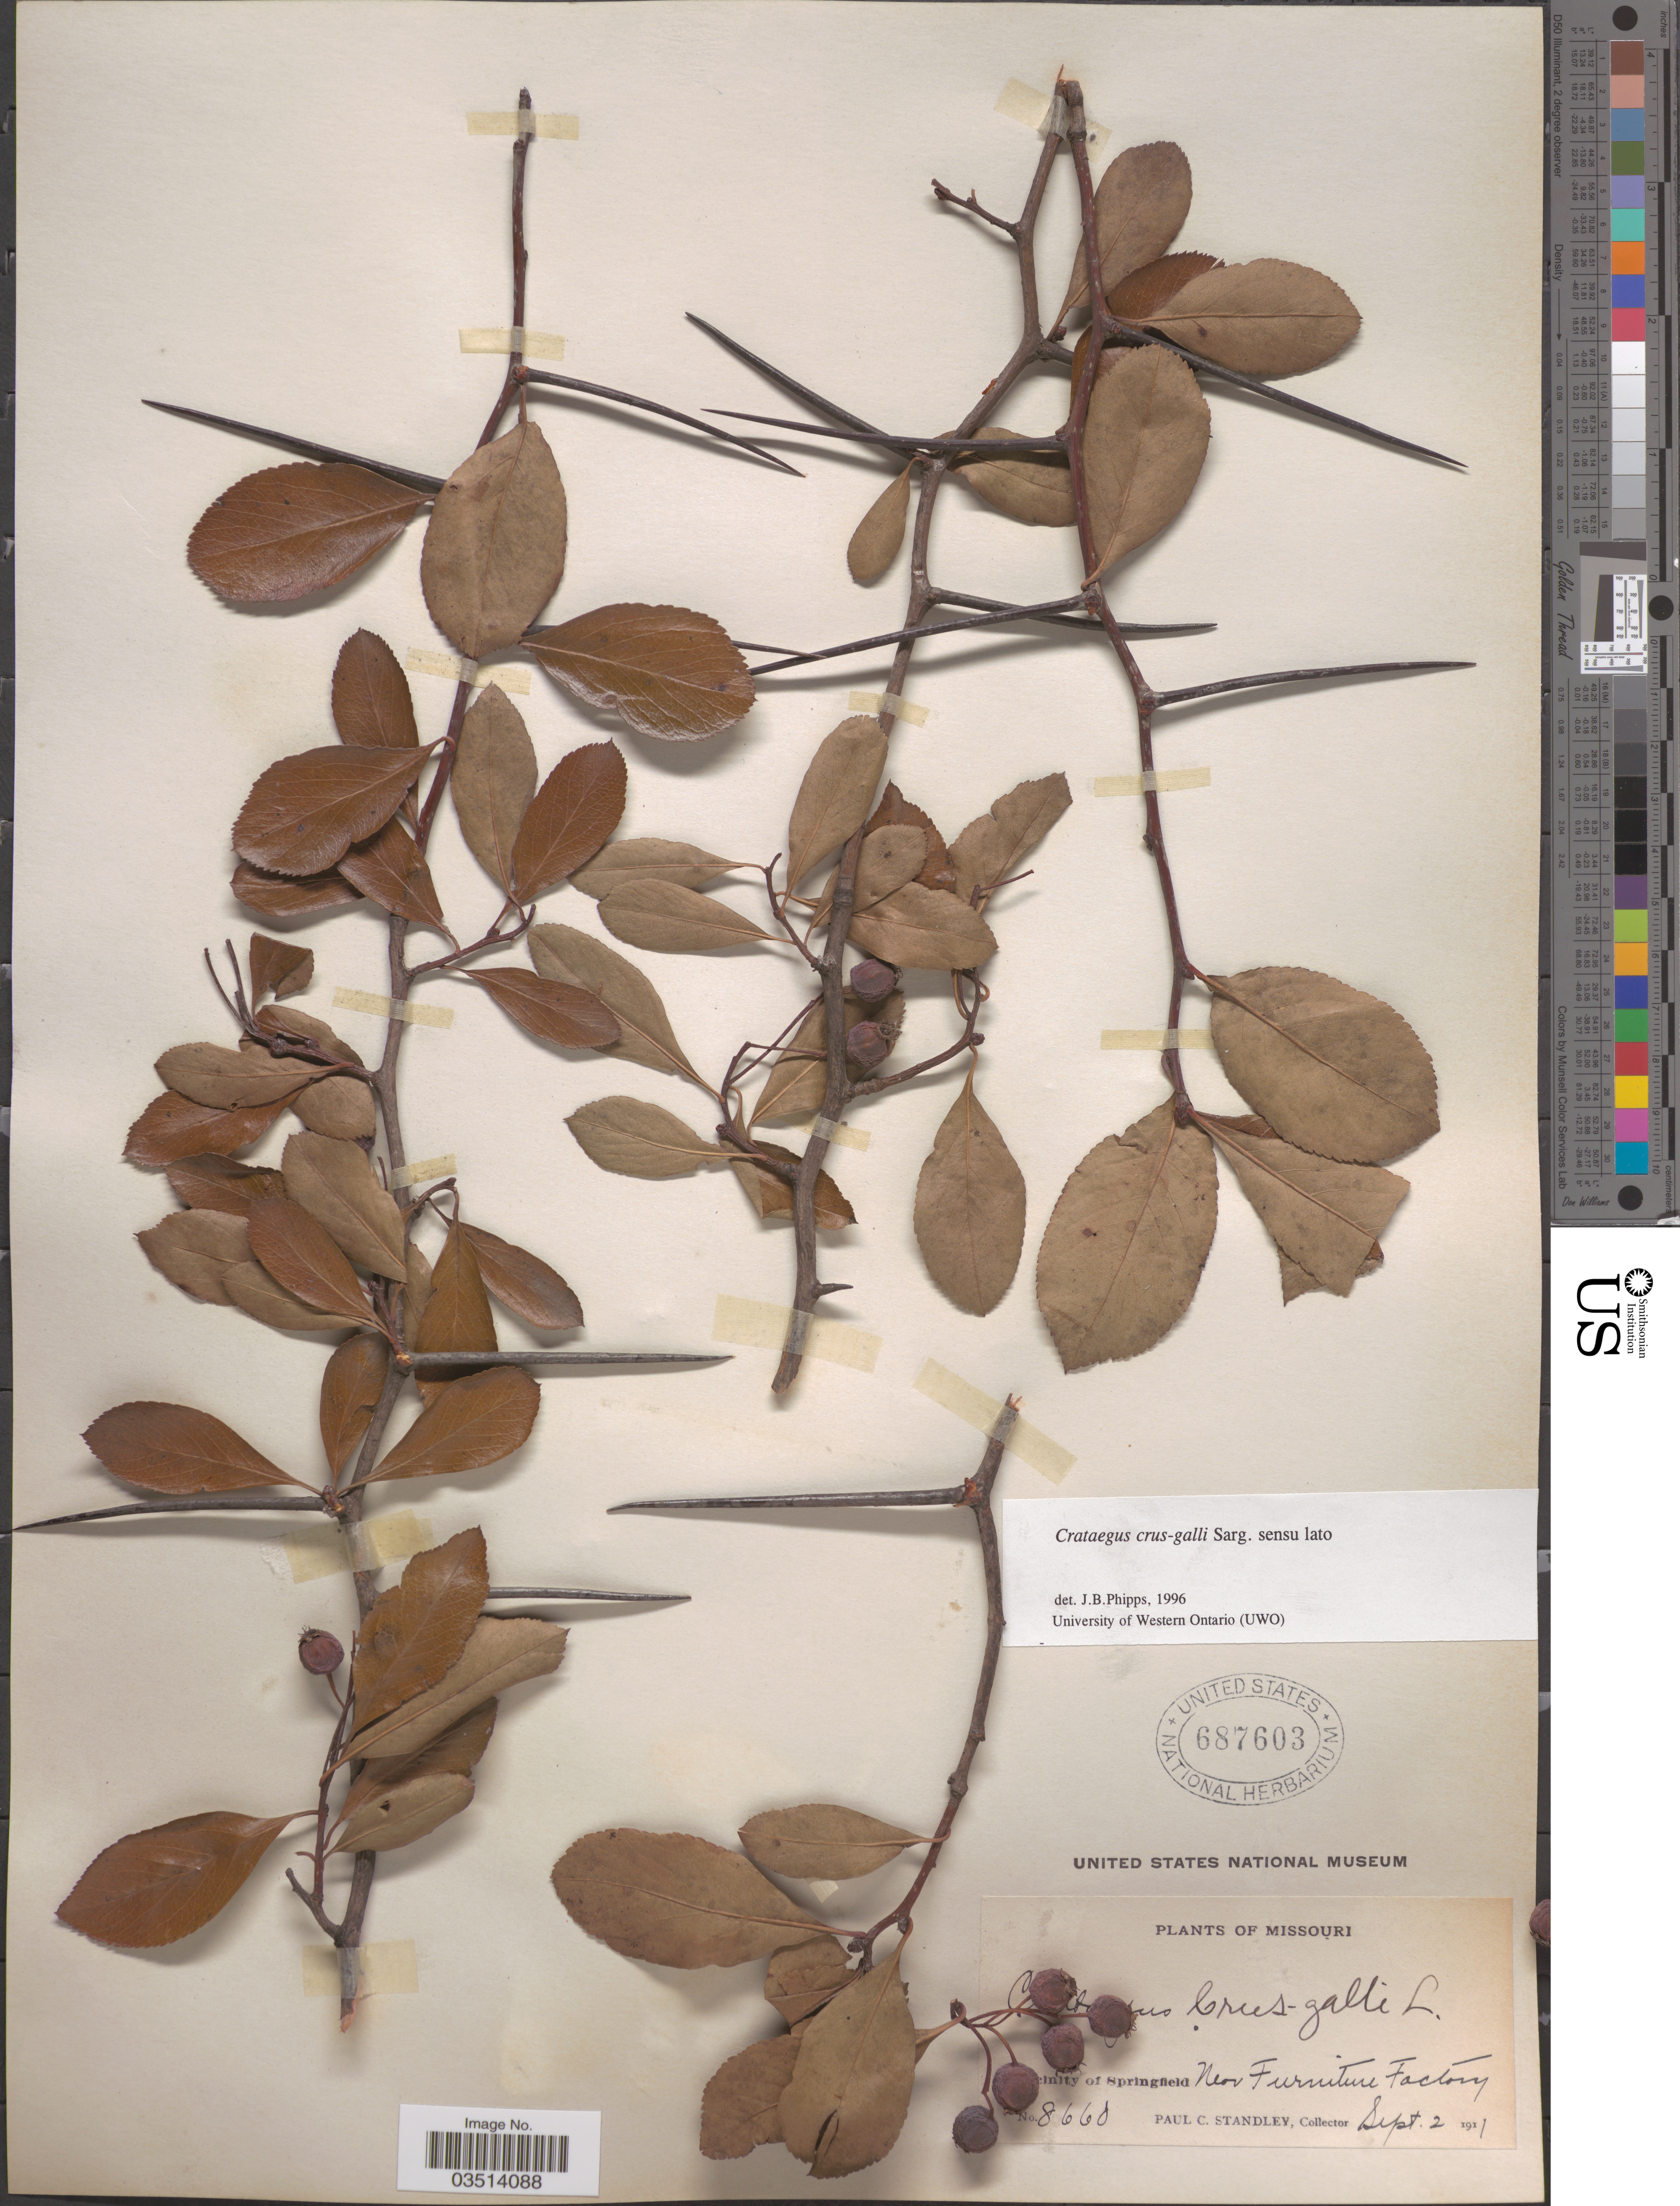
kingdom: Plantae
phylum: Tracheophyta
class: Magnoliopsida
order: Rosales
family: Rosaceae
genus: Crataegus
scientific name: Crataegus crus-galli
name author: L.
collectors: P. C. Standley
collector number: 8660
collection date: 1911-09-02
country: United States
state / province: Missouri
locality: Vicinity of Springfield near Furniture Factory.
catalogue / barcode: US 687603